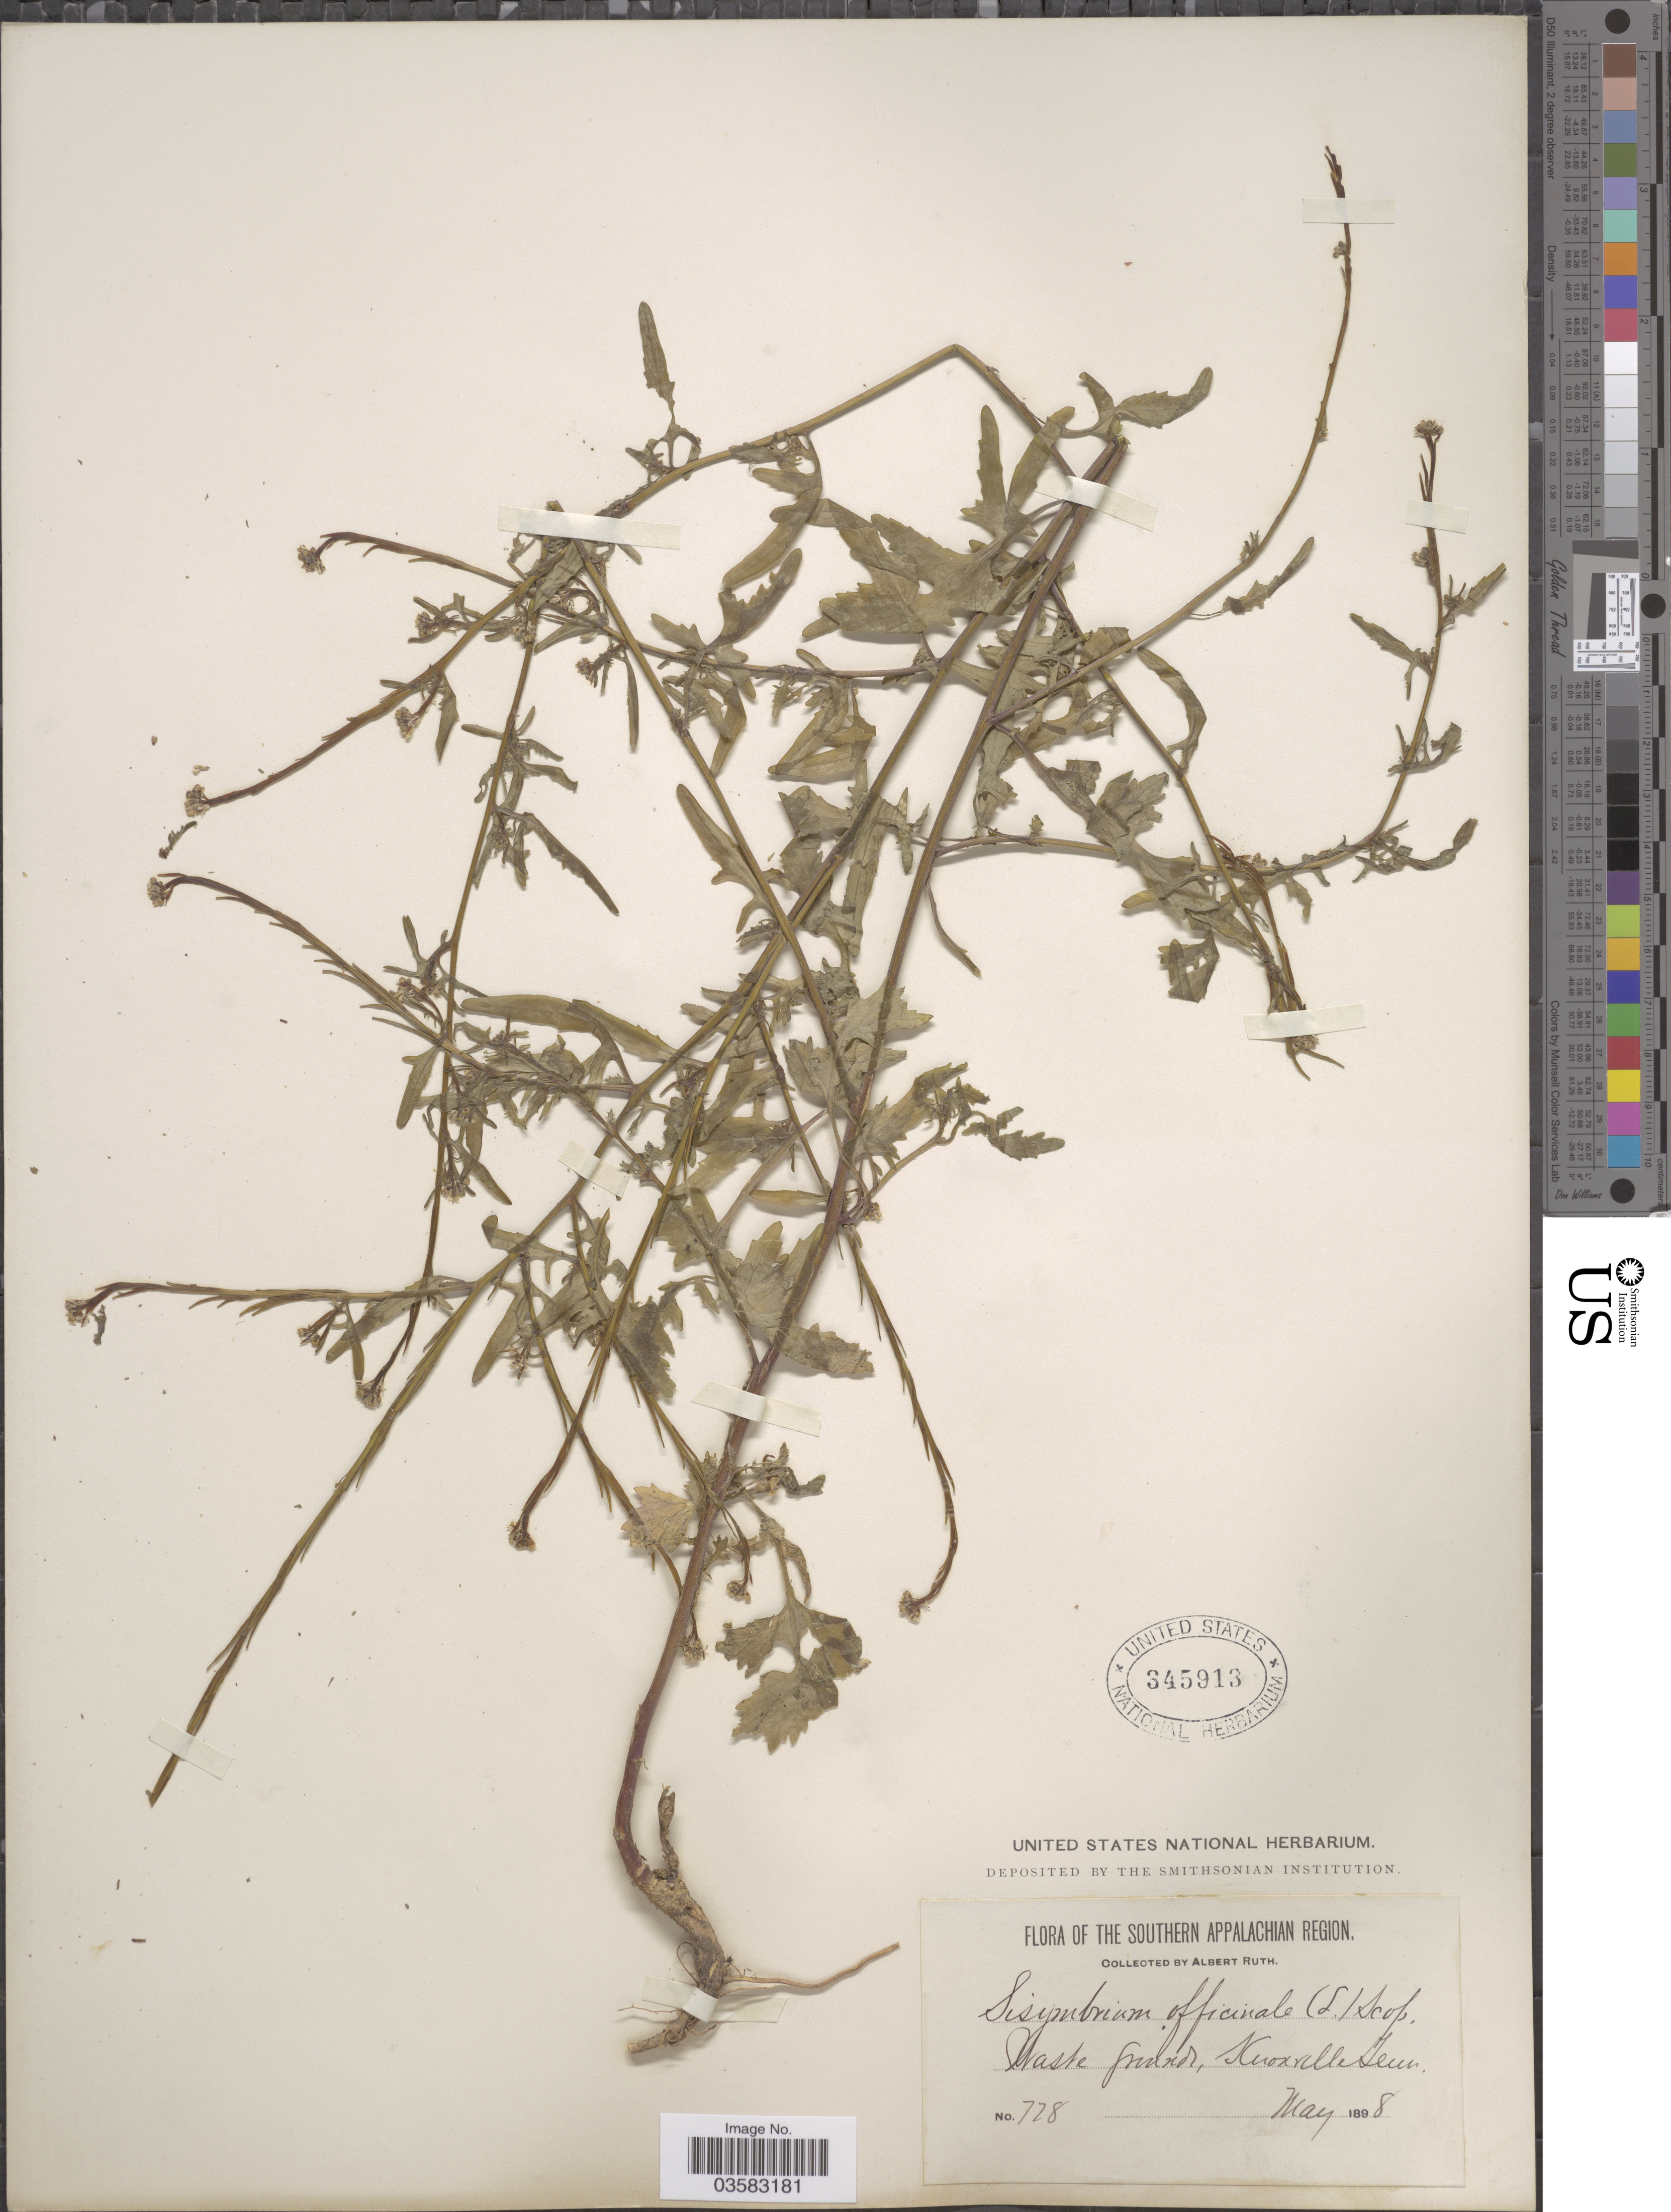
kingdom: Plantae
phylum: Tracheophyta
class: Magnoliopsida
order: Brassicales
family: Brassicaceae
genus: Sisymbrium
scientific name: Sisymbrium officinale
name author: (L.) Scop.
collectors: A. Ruth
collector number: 728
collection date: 1898-05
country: United States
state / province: Tennessee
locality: The Southern Appalachian Region. Waste grounds, Knoxville.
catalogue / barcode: US 345913